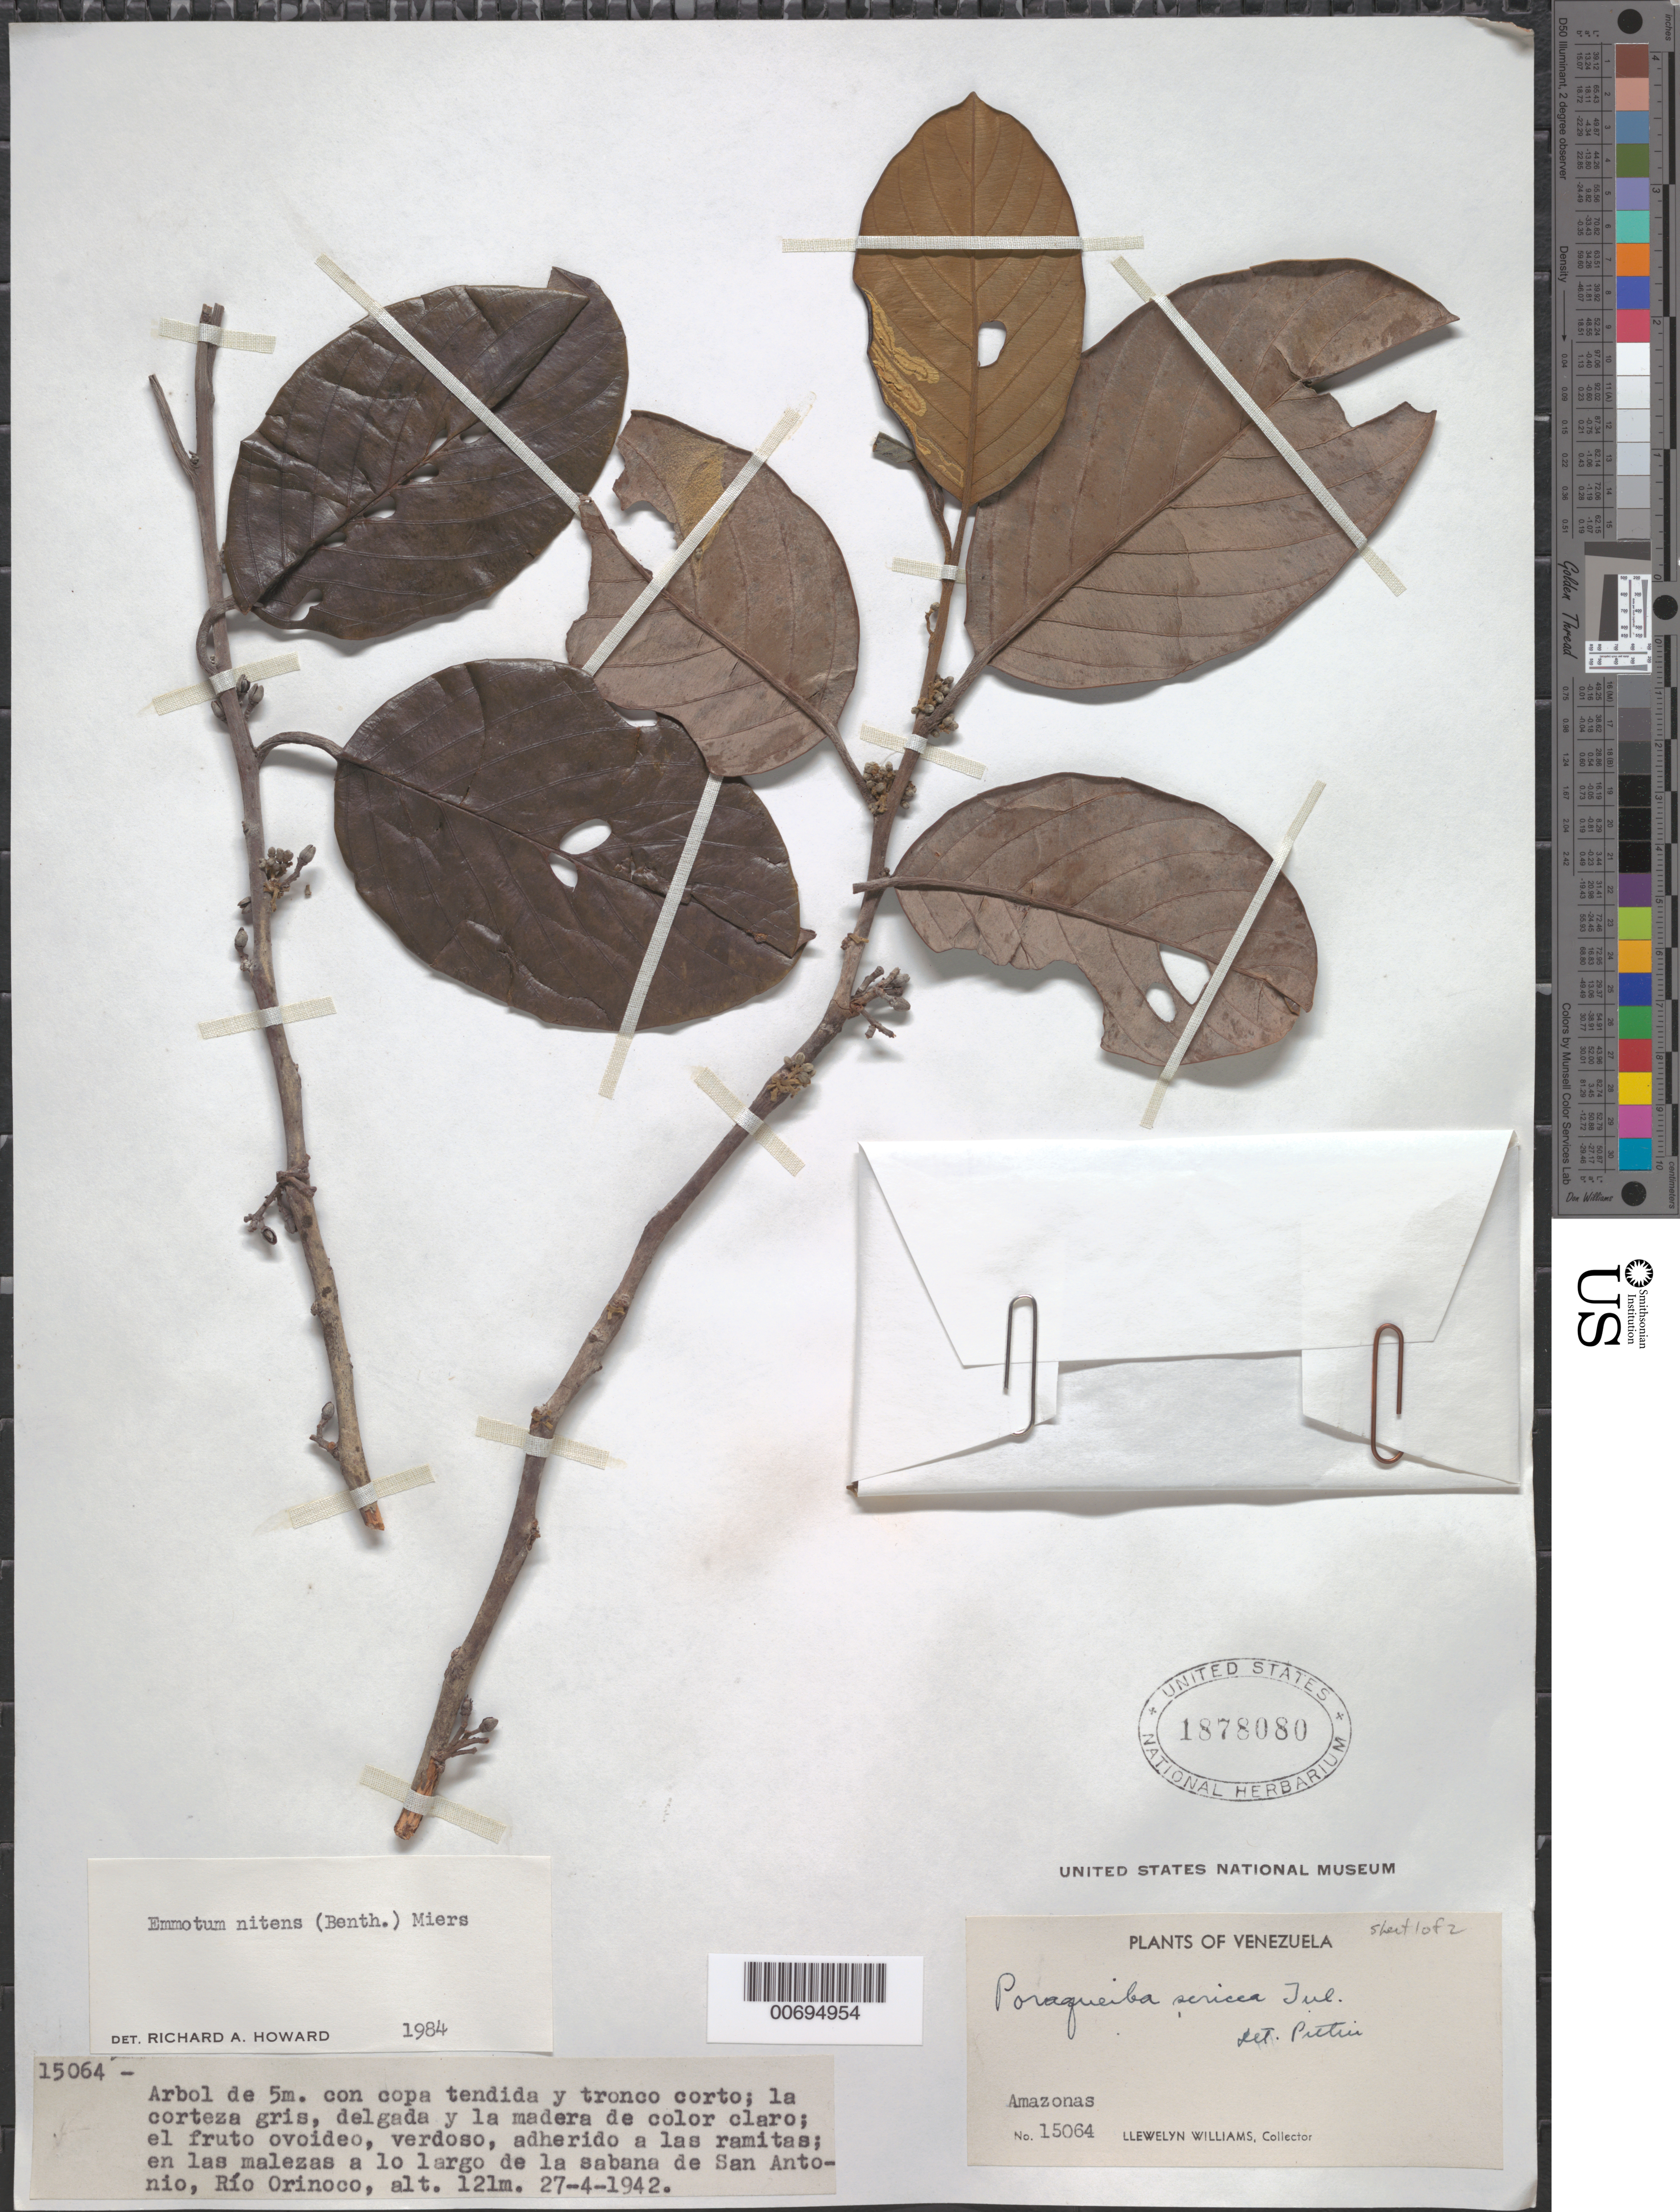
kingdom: Plantae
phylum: Tracheophyta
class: Magnoliopsida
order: Metteniusales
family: Metteniusaceae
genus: Emmotum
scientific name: Emmotum nitens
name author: Desv. ex Ham.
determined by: Howard, R. A.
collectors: Ll. Williams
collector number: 15064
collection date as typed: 27-Apr-42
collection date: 1942-04-27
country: Venezuela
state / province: Amazonas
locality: San Antonio, Río Orinoco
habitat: Malezas a lo largo de la sabana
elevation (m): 121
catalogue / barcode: US 1878080